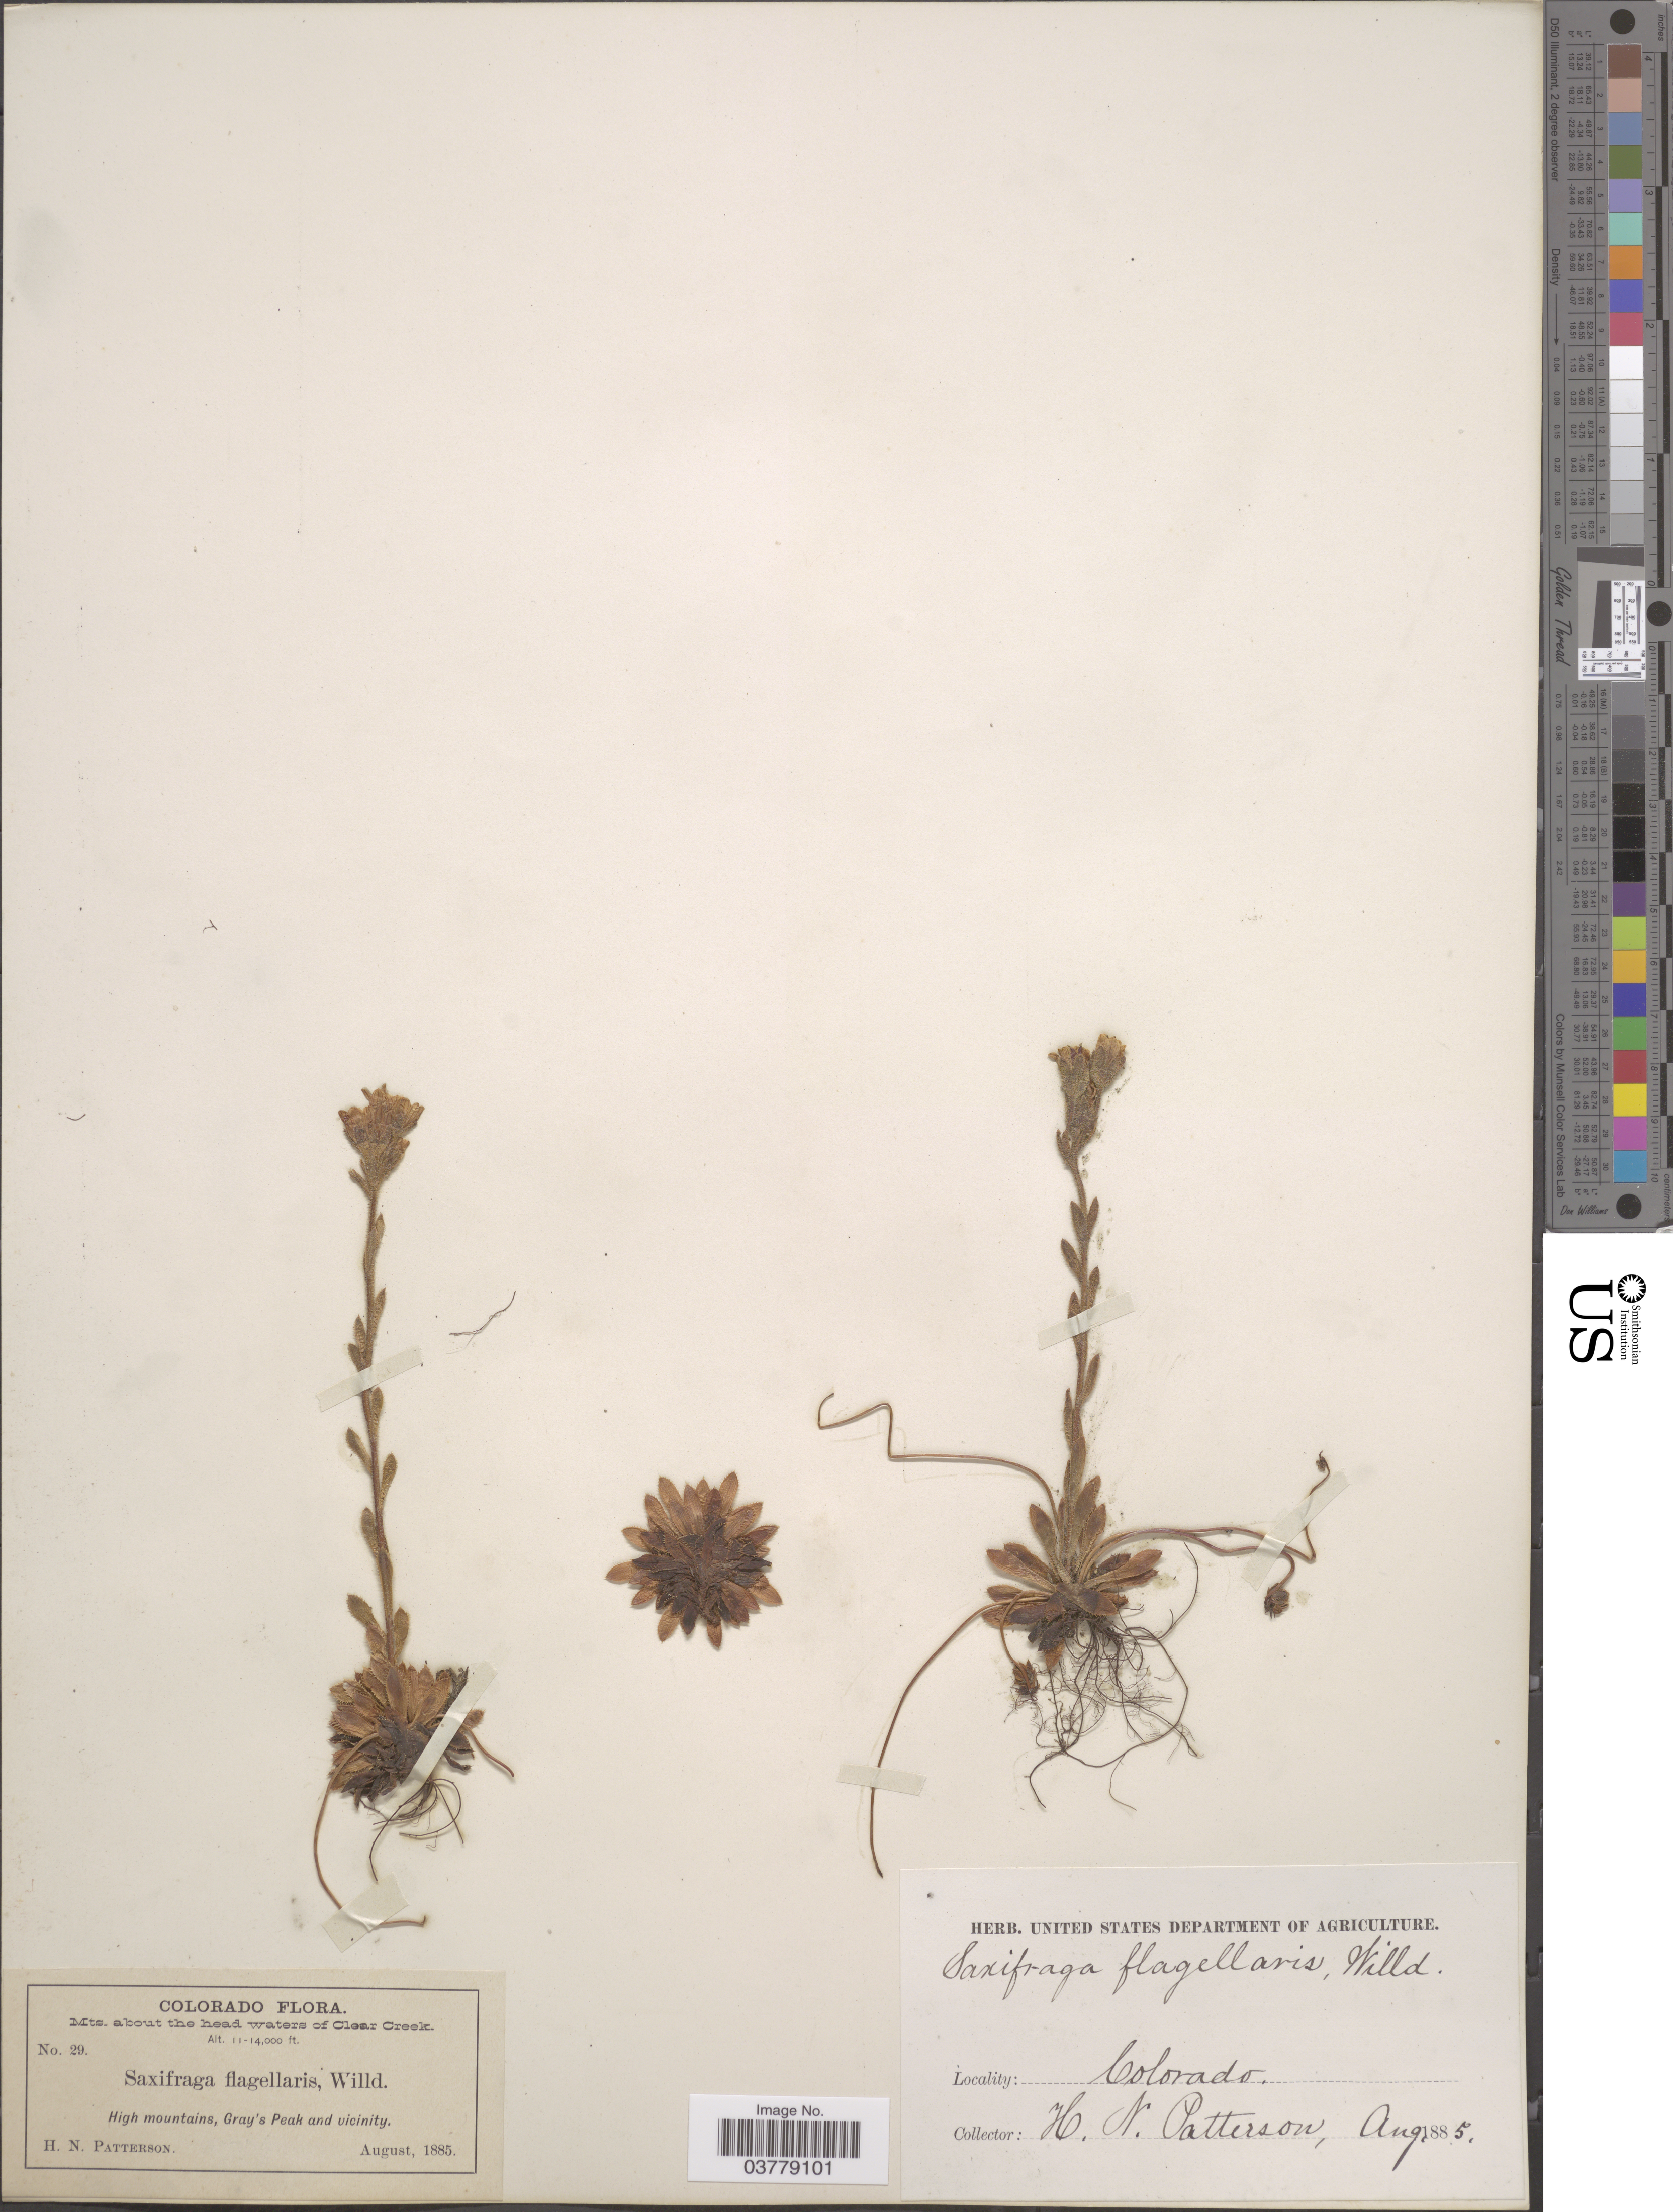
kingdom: Plantae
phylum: Tracheophyta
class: Magnoliopsida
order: Saxifragales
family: Saxifragaceae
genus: Saxifraga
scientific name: Saxifraga flagellaris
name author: Willd. ex Sternb.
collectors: H. N. Patterson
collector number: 29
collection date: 1885-08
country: United States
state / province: Colorado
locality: Mts. about the head waters of Clear Creek. High mountains, Gray's Peak and vicinity.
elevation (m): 3353